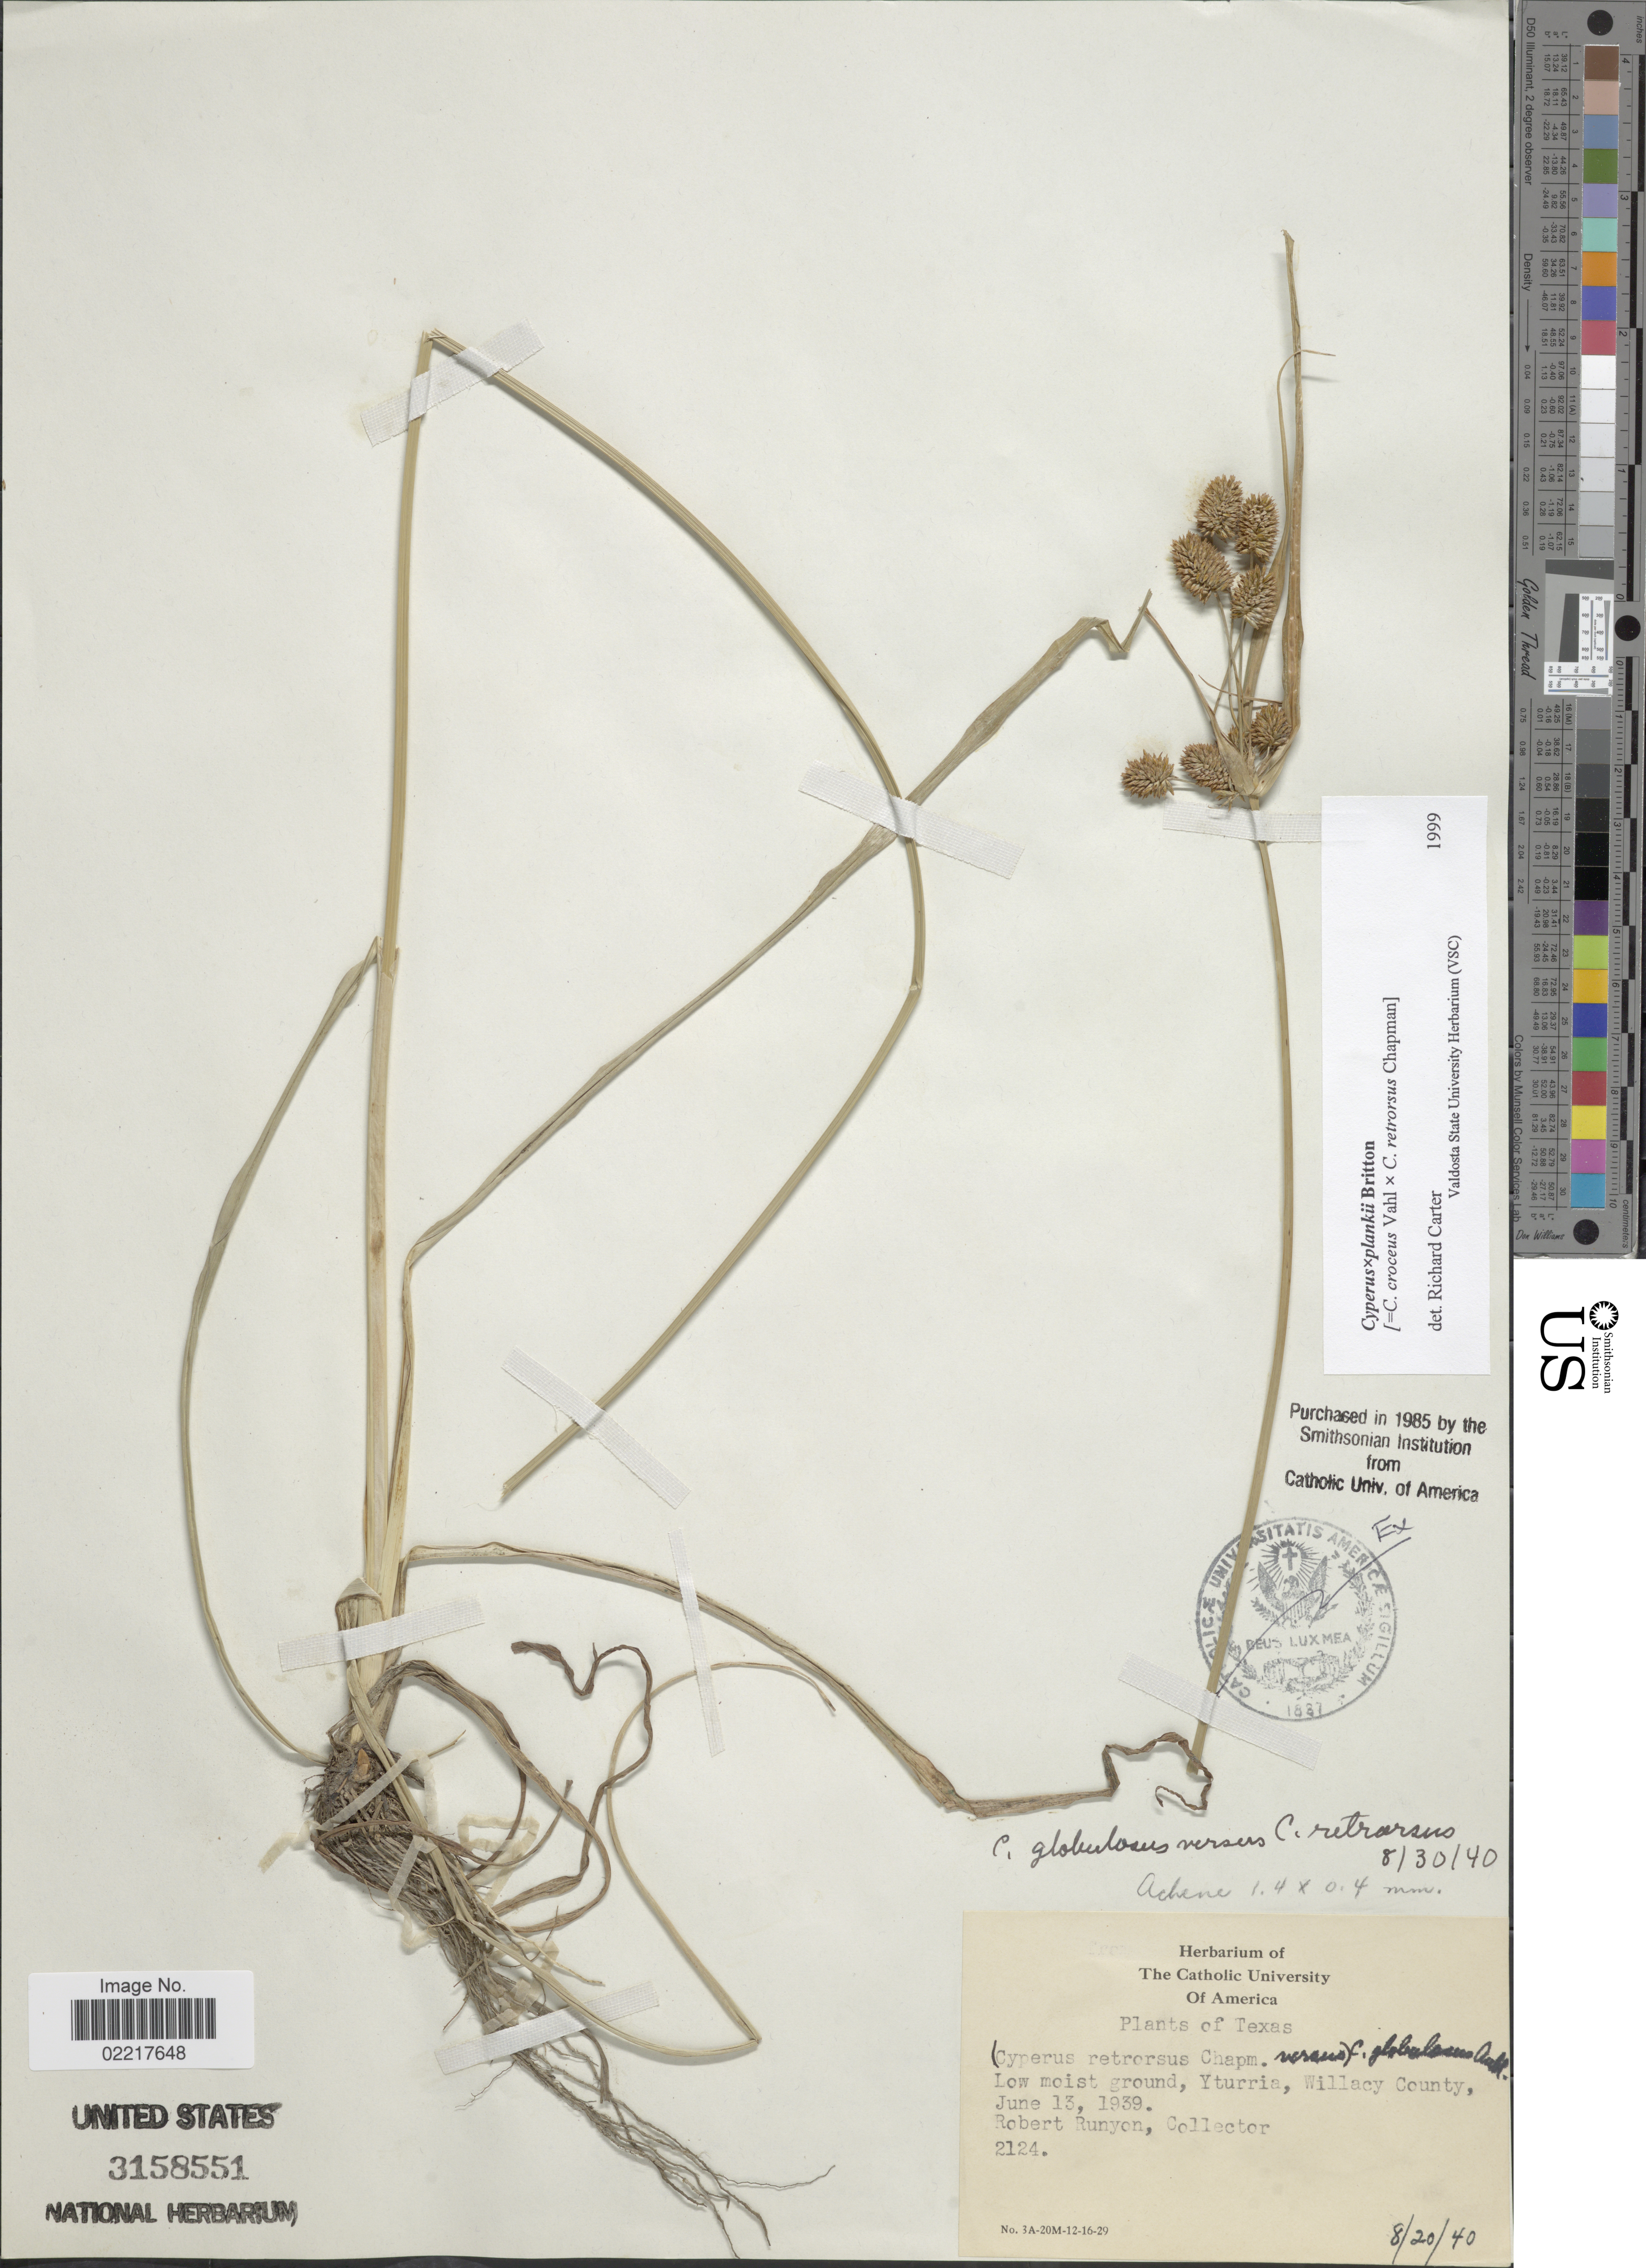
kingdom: Plantae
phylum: Tracheophyta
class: Liliopsida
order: Poales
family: Cyperaceae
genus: Cyperus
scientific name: Cyperus x plankii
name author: Britton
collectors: R. Runyon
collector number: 2124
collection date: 1939-06-13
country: United States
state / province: Texas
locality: Yturria, Willacy County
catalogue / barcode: US 3158551